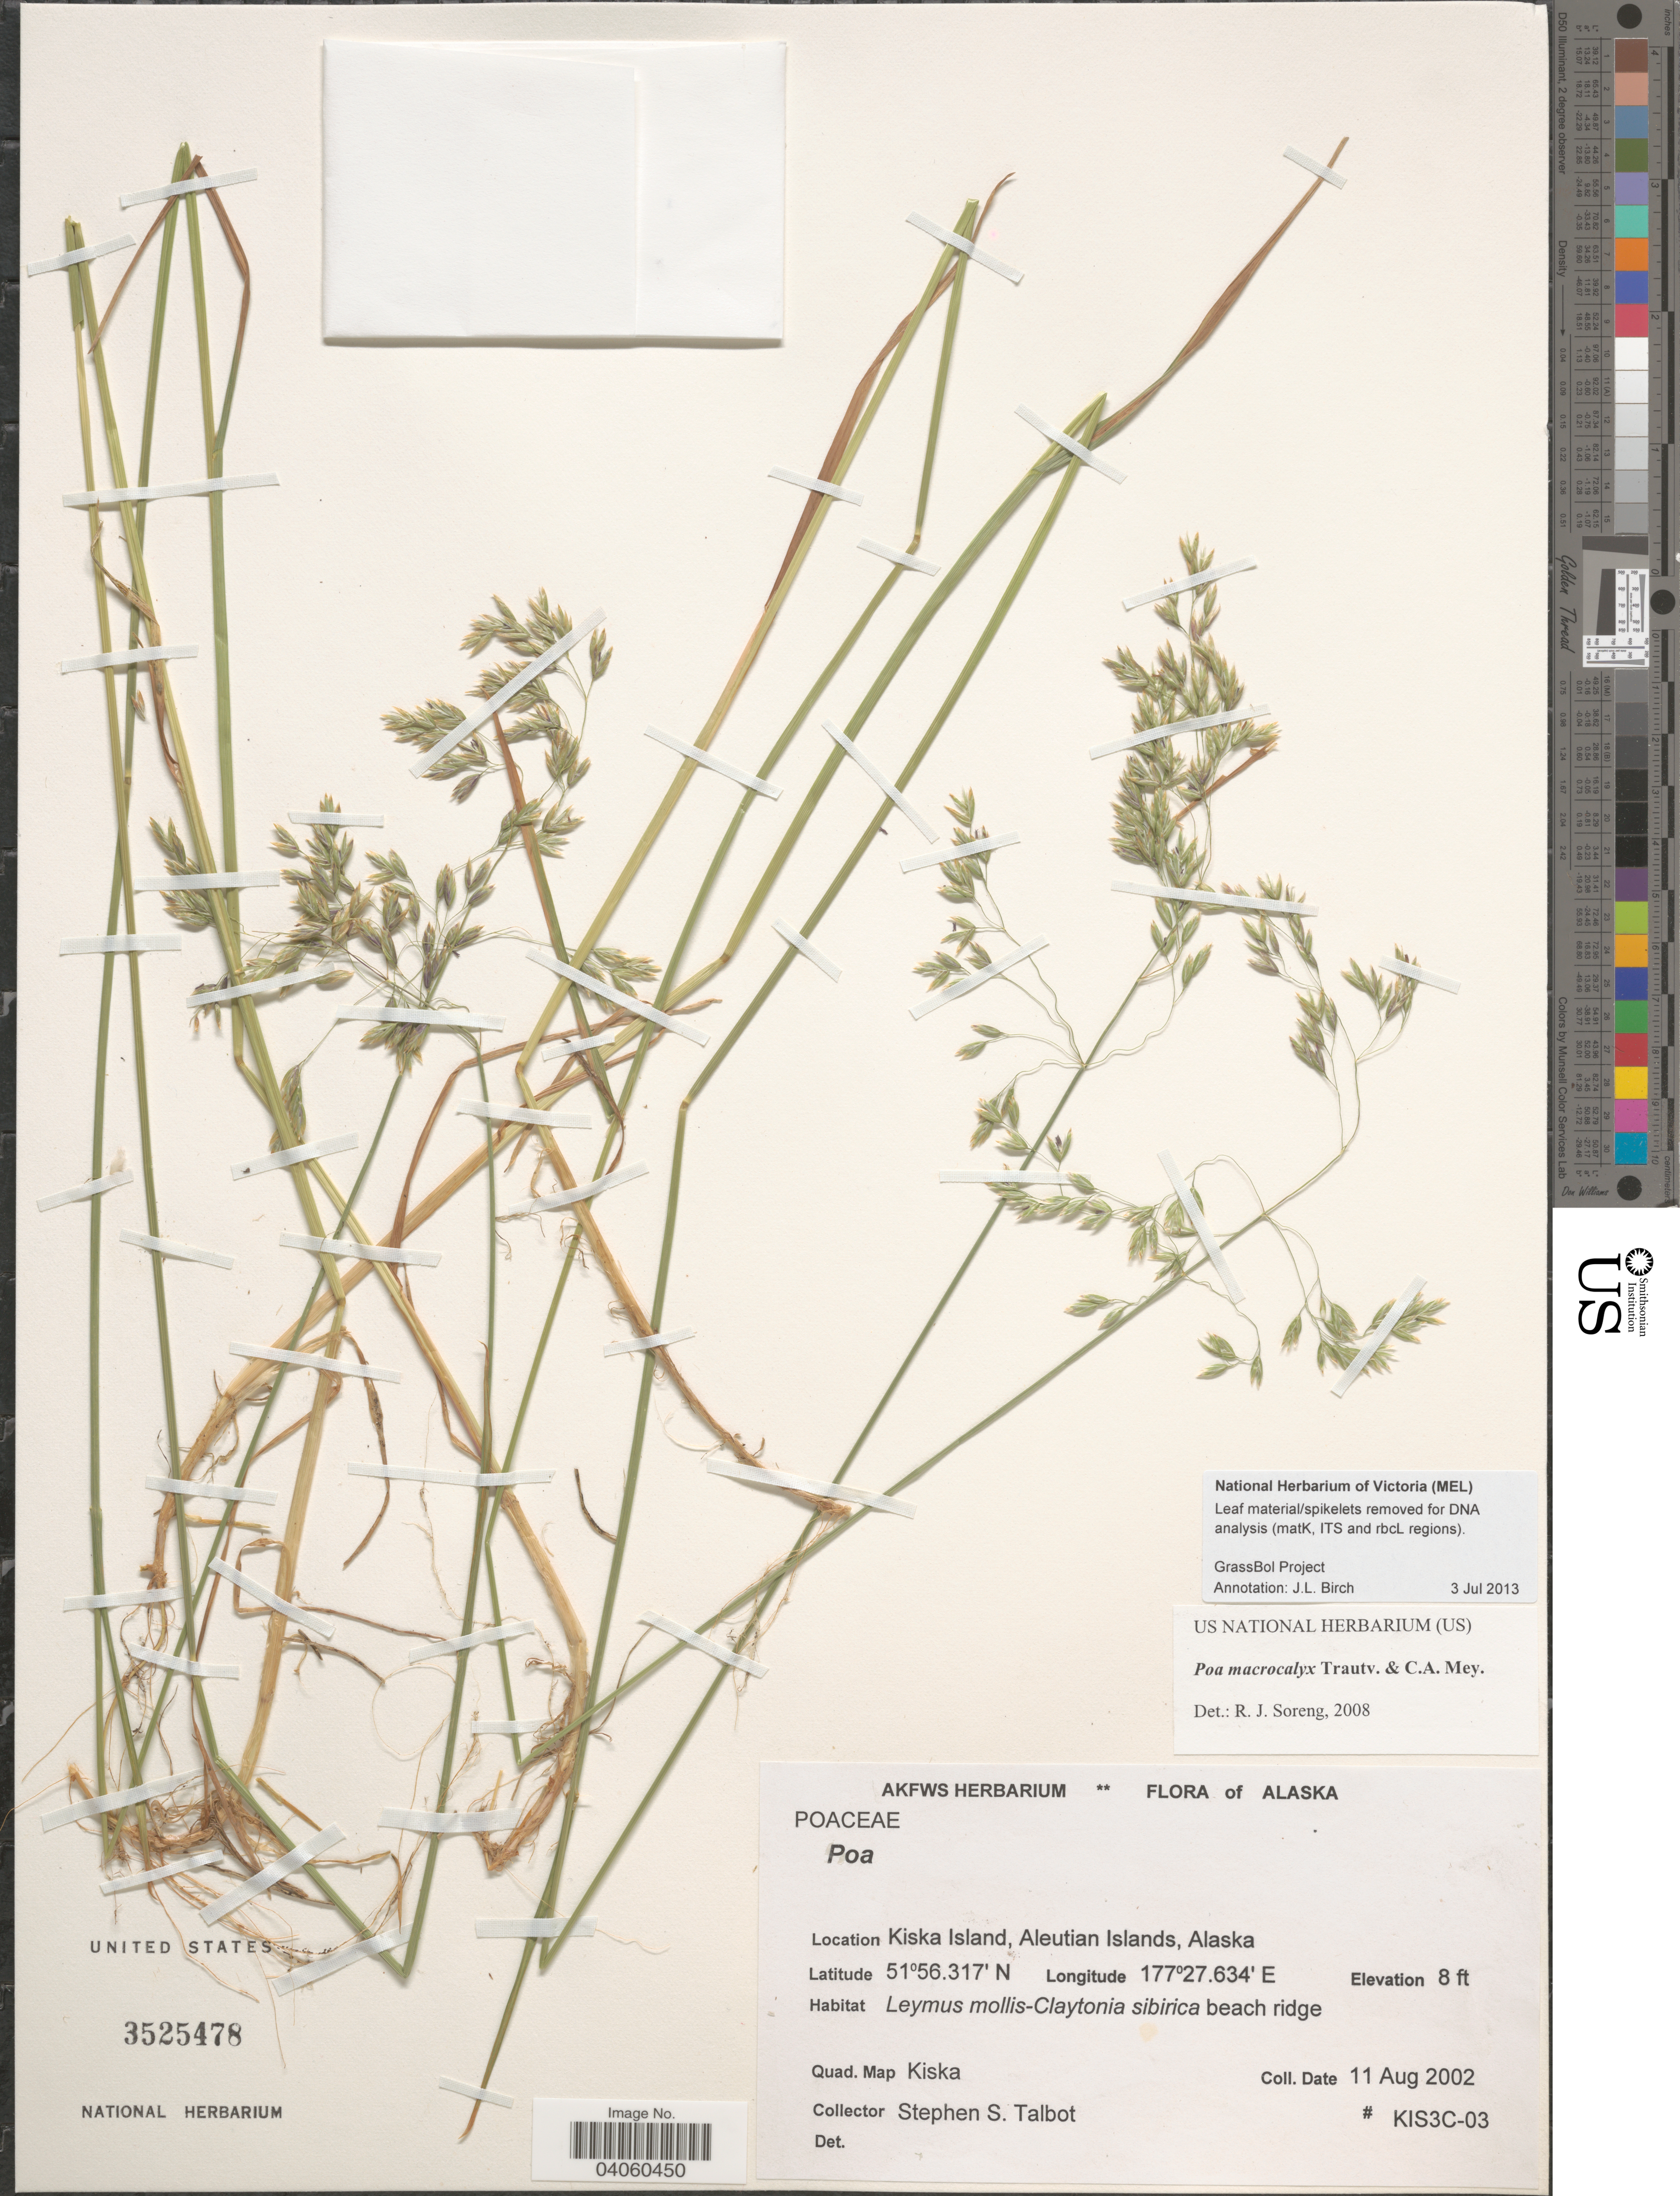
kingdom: Plantae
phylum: Tracheophyta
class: Liliopsida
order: Poales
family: Poaceae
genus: Poa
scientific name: Poa macrocalyx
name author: Trautv. & C.A. Mey.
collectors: S. S. Talbot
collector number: KIS3C-03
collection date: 2002-08-11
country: United States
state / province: Alaska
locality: Kiska Island, Aleutian Islands. Quad. Map Kiska.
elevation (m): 2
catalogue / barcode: US 3525478